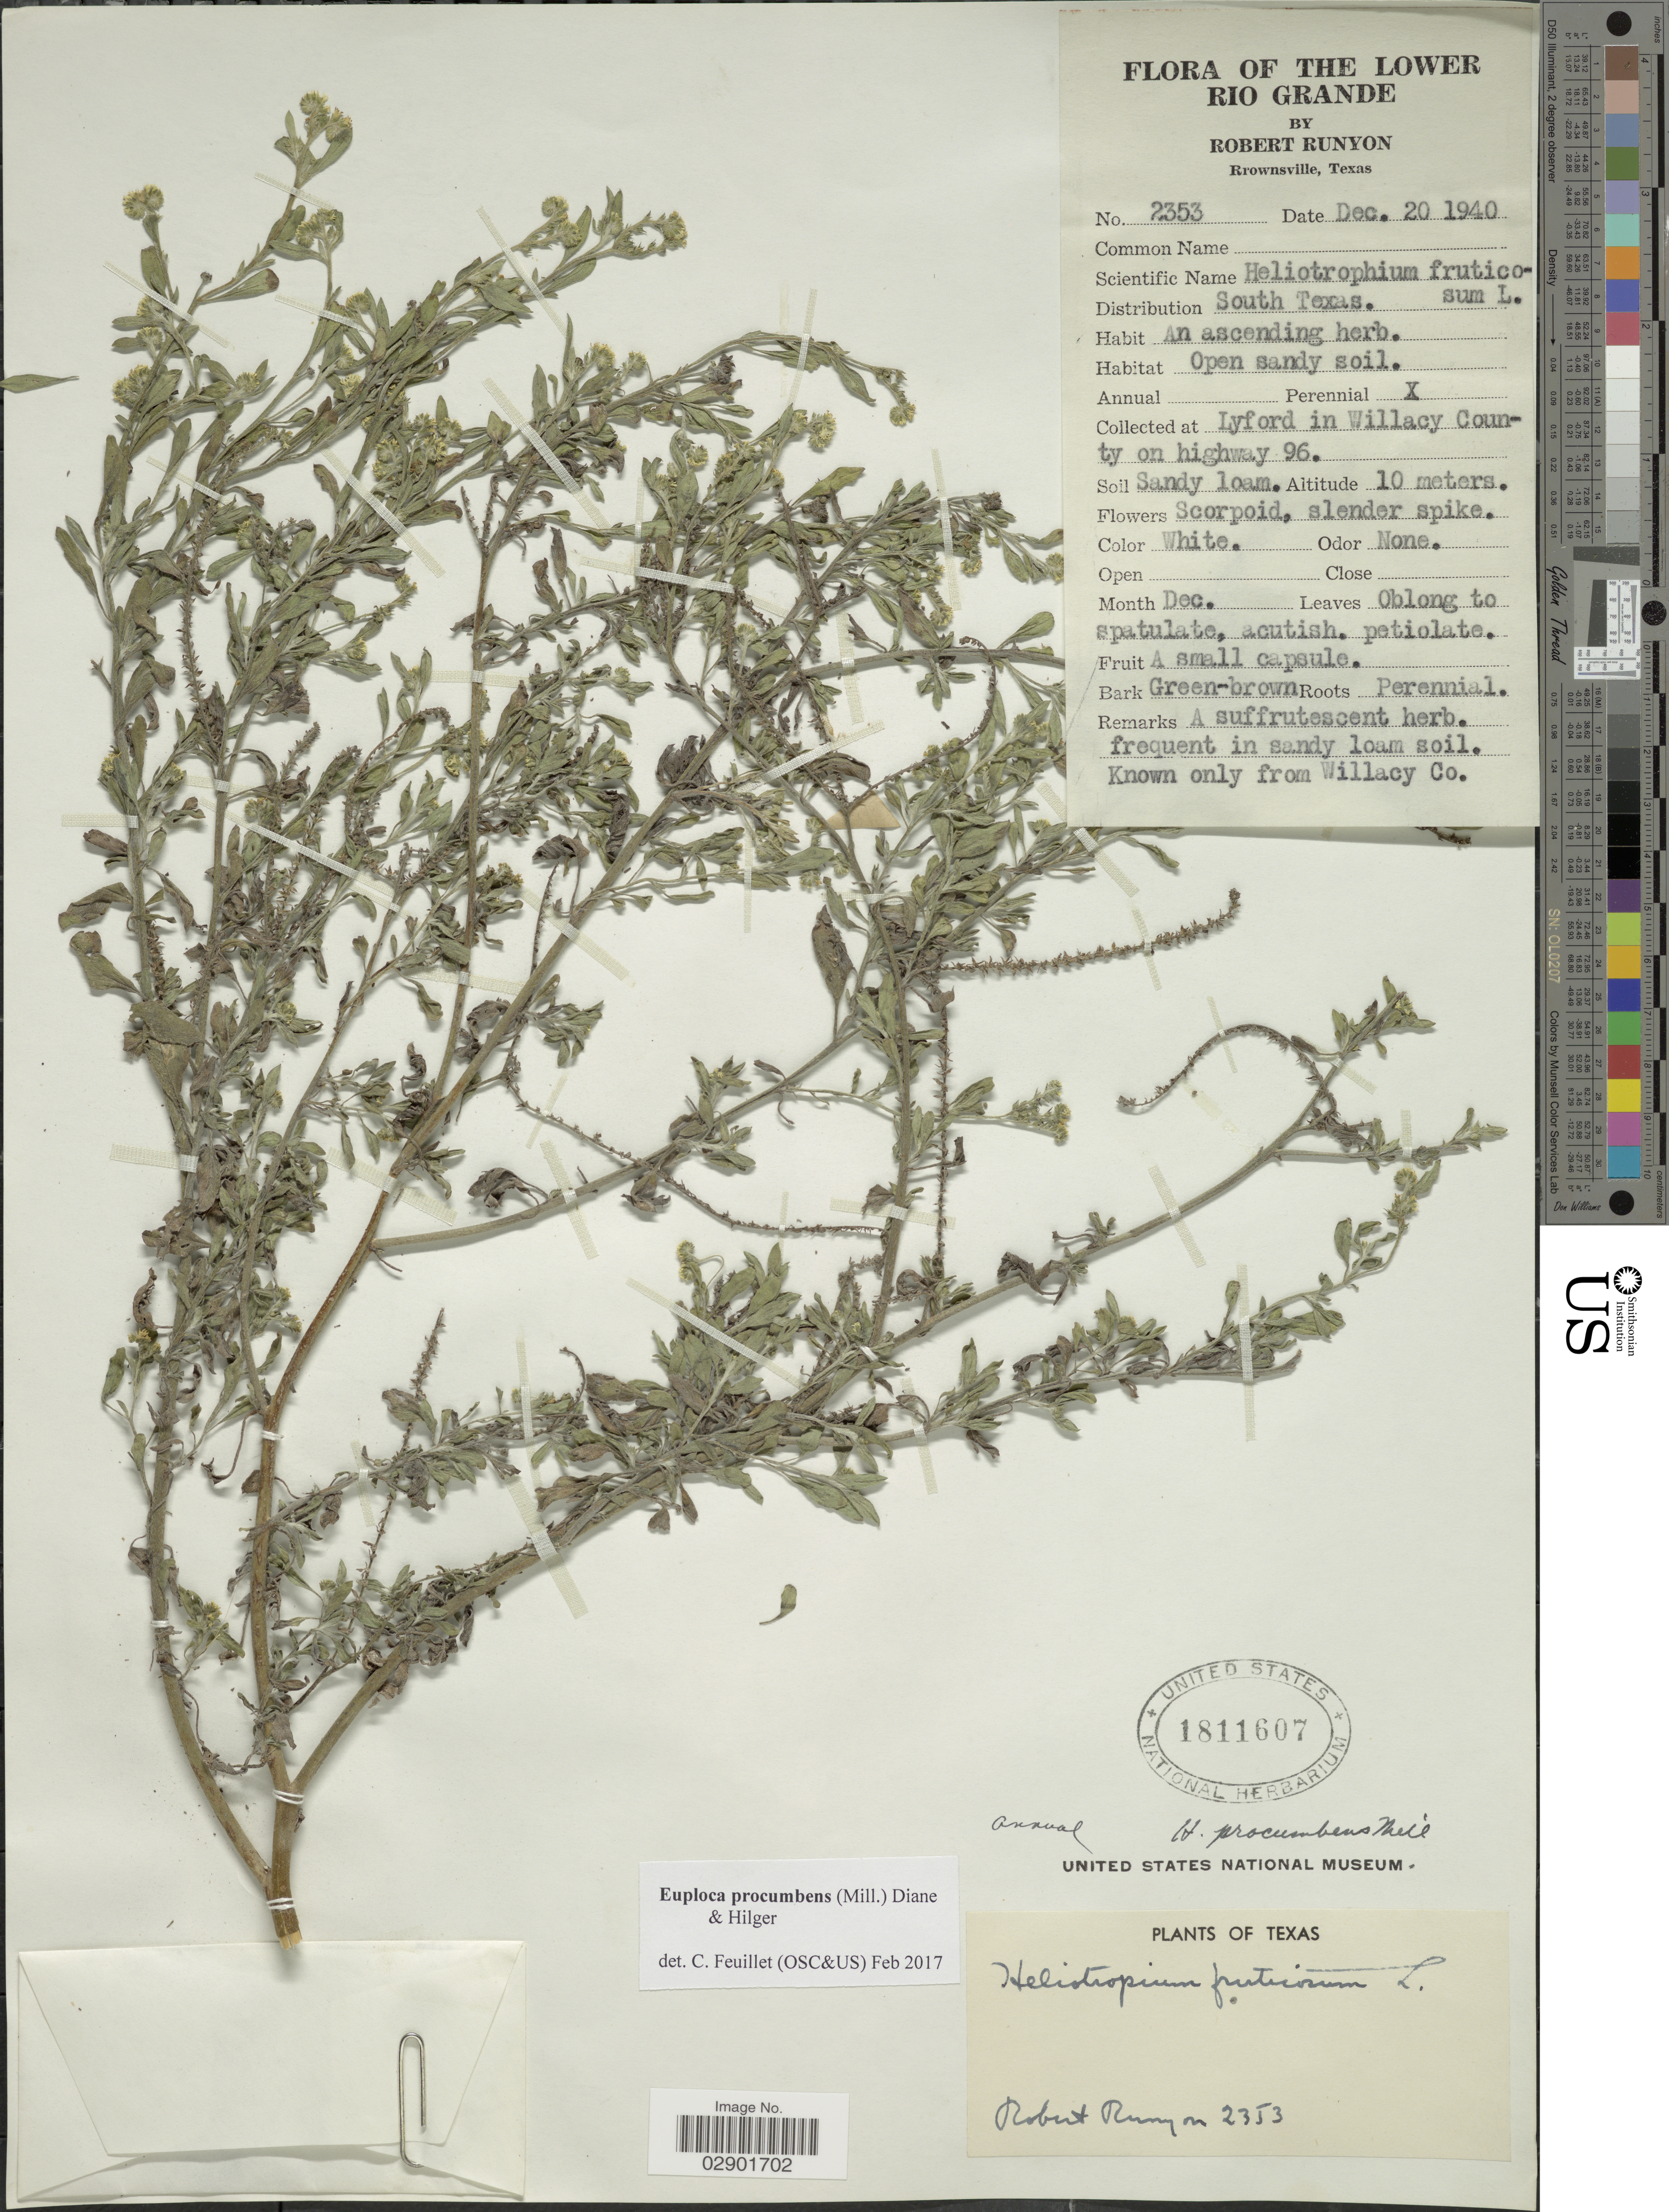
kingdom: Plantae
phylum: Tracheophyta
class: Magnoliopsida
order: Boraginales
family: Heliotropiaceae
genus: Euploca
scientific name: Euploca procumbens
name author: (Mill.) Diane & Hilger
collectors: R. Runyon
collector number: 2353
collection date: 1940-12-20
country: United States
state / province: Texas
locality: Lyford in Willacy County on highway 96.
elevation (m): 10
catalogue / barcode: US 1811607